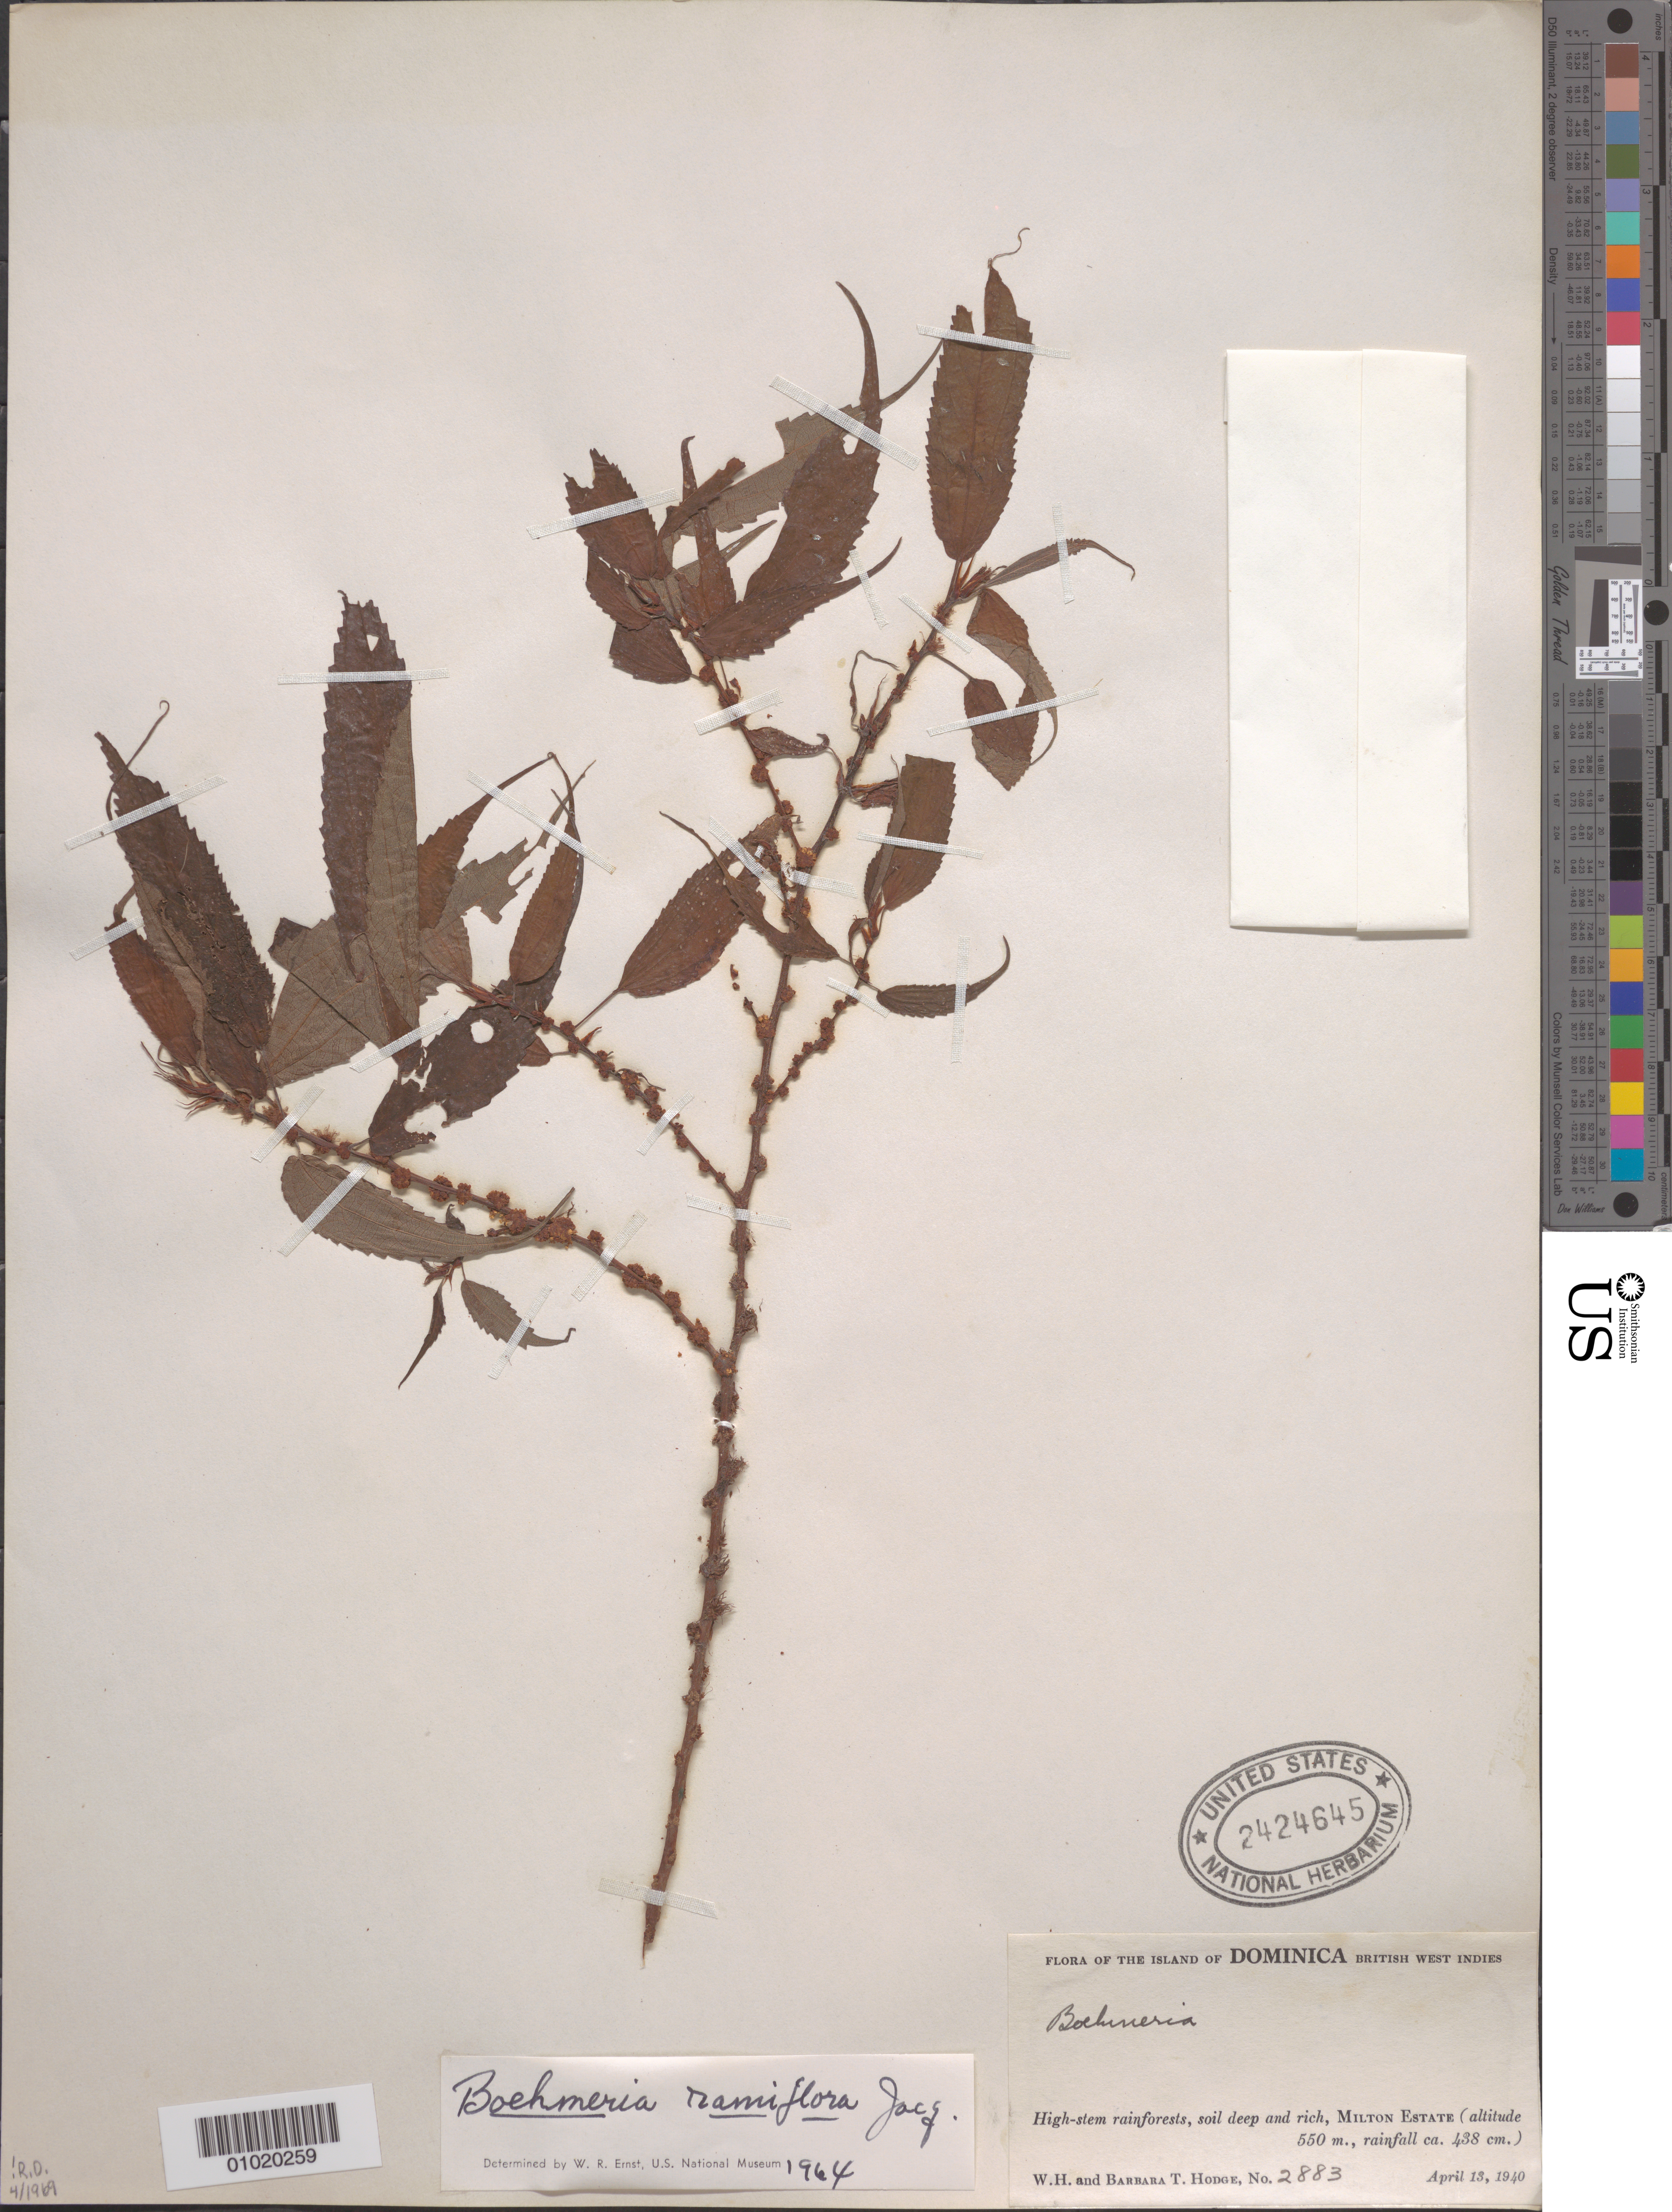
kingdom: Plantae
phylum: Tracheophyta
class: Magnoliopsida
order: Rosales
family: Urticaceae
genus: Boehmeria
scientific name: Boehmeria ramiflora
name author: Jacq.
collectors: W. Hodge & B. Hodge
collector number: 2883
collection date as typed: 13 Apr 1940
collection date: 1940-04-13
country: Dominica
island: Dominica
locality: High-stem rainforests, soil deep and rich, Milton Estate.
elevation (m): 550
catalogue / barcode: US 2424645